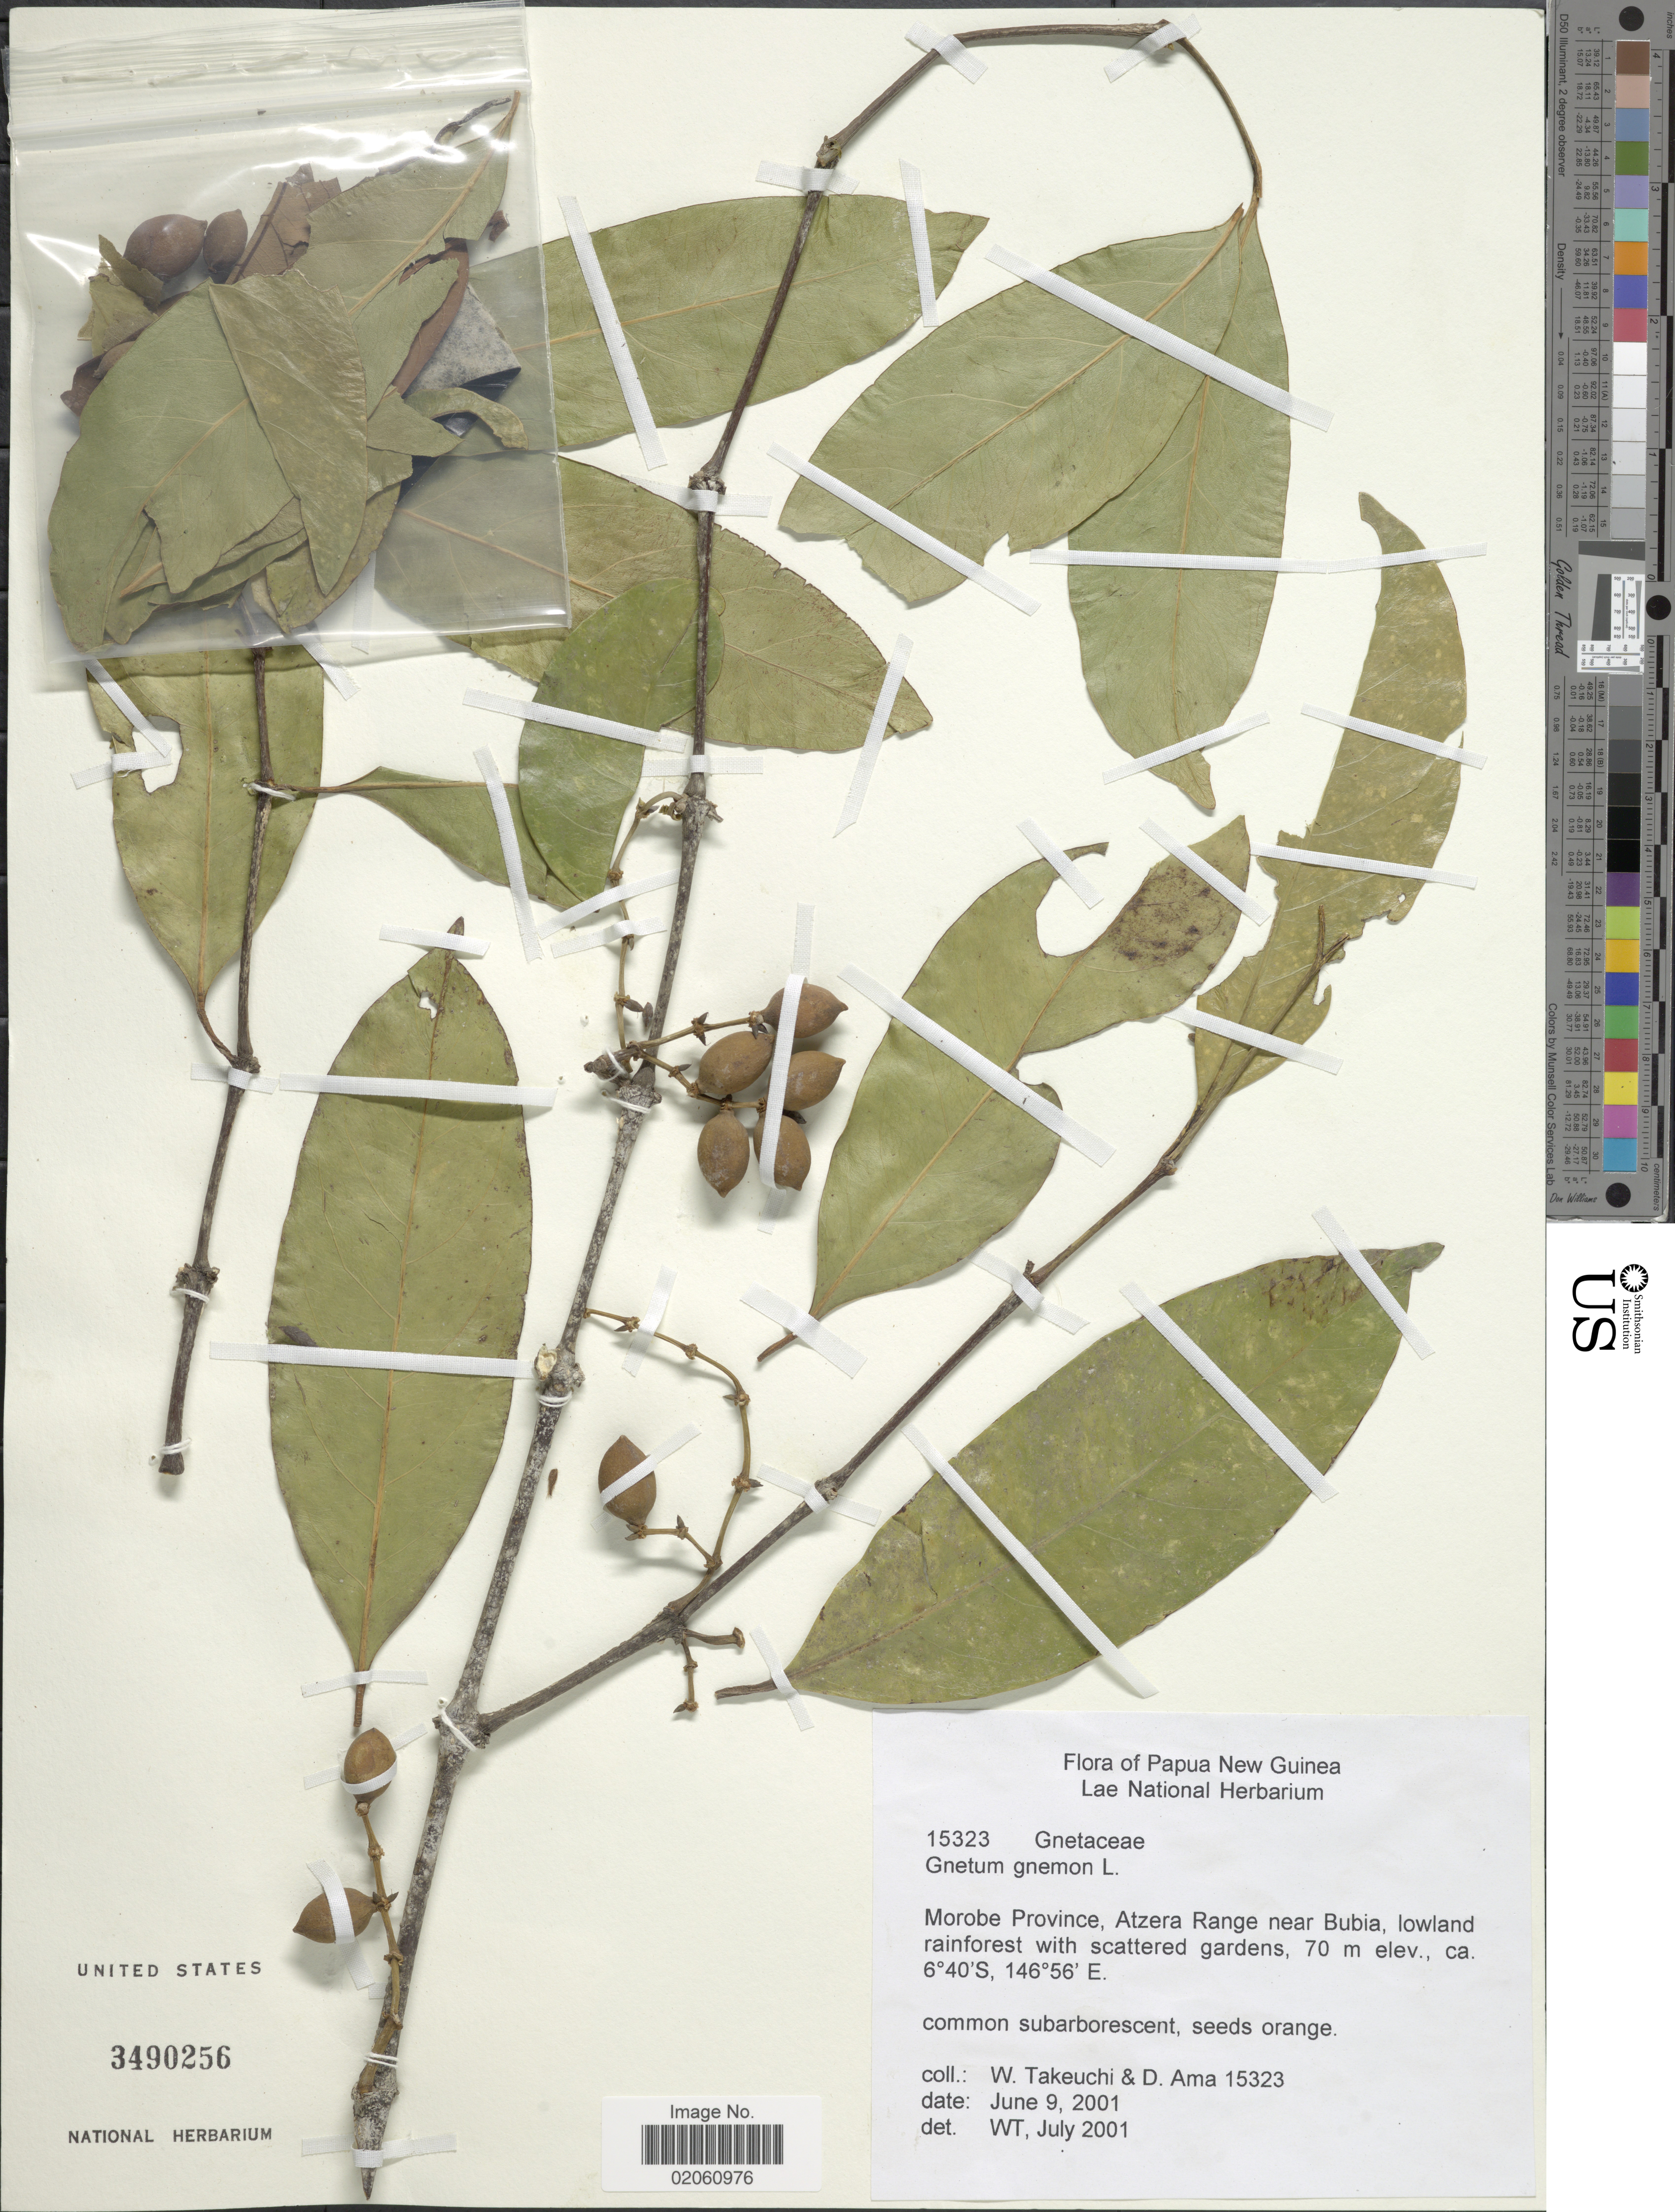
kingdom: Plantae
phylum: Tracheophyta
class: Gnetopsida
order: Gnetales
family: Gnetaceae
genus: Gnetum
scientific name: Gnetum gnemon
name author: L.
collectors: W. Takeuchi & D. Ama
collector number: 15323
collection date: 2001-06-09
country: Papua New Guinea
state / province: Morobe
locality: Atzera Range near Bubia, lowland rainforest with scattered gardens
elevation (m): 70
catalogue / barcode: US 3490256